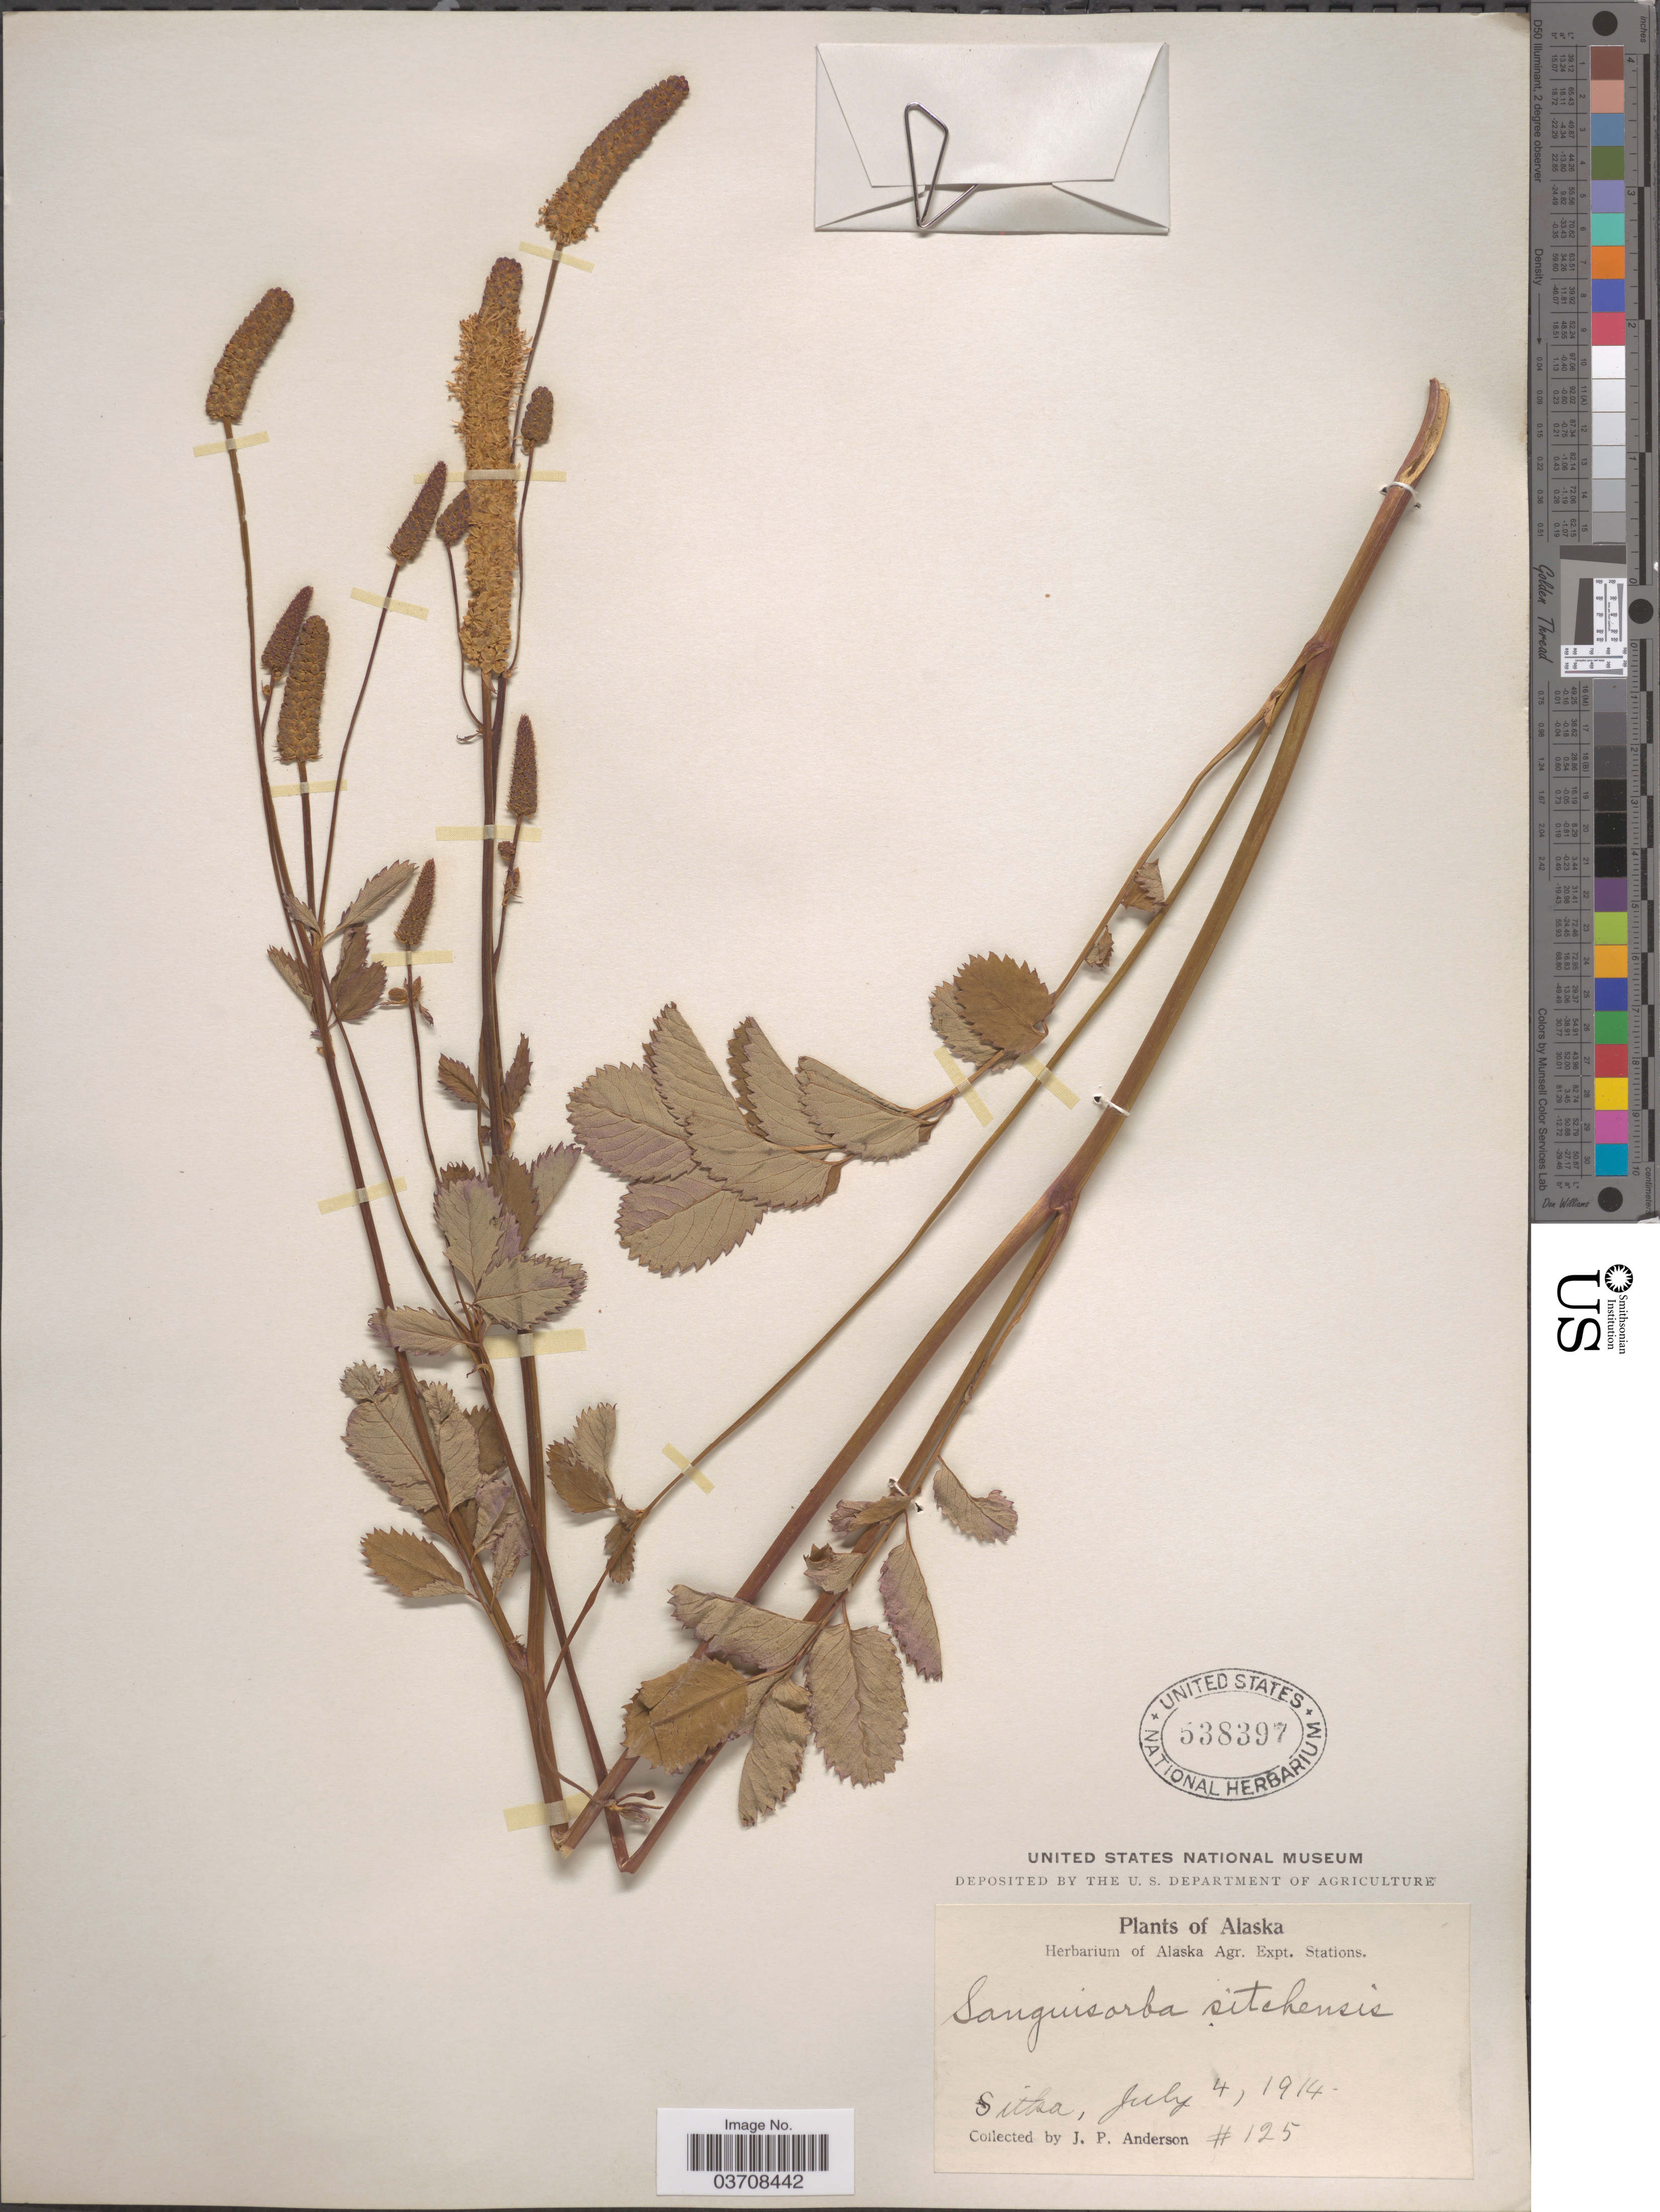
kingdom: Plantae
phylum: Tracheophyta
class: Magnoliopsida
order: Rosales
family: Rosaceae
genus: Sanguisorba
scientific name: Sanguisorba stipulata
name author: Raf.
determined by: Strong, Mark T., (BOT), Smithsonian Institution - National Museum of Natural History (UNITED STATES)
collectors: J. P. Anderson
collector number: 125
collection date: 1914-07-04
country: United States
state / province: Alaska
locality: Sitka.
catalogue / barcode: US 538397